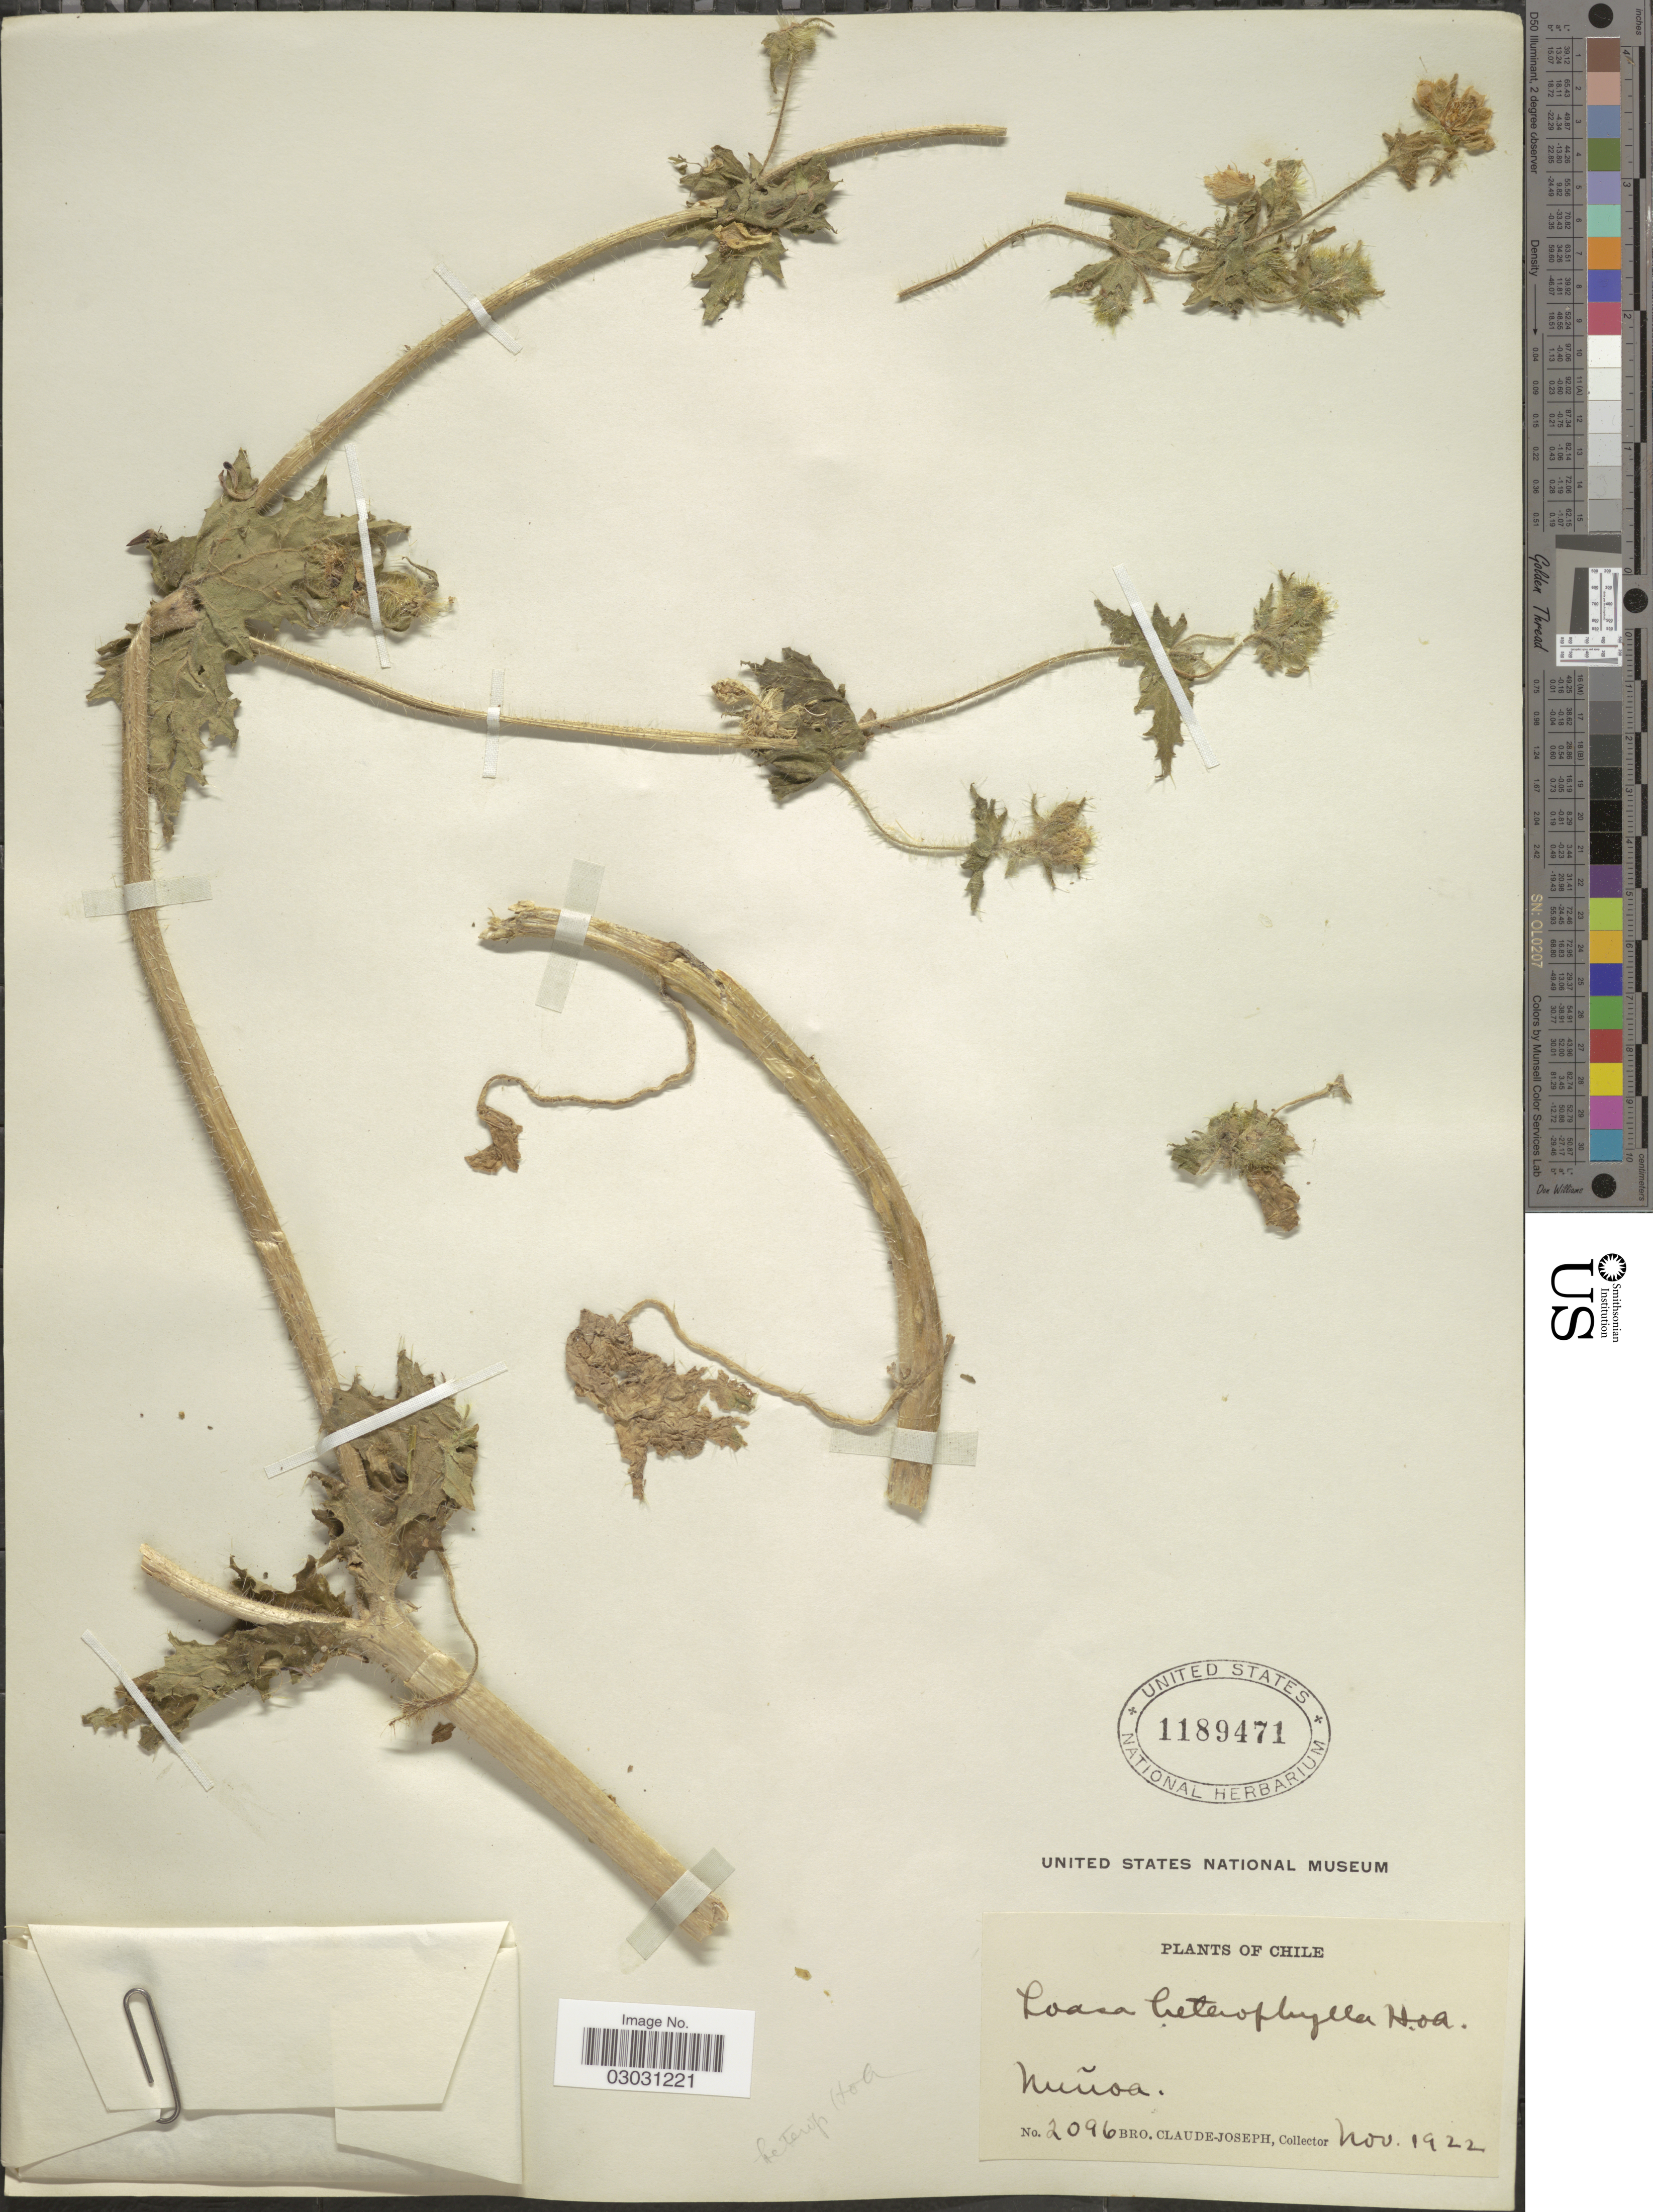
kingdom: Plantae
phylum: Tracheophyta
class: Magnoliopsida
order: Cornales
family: Loasaceae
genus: Loasa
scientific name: Loasa heterophylla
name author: Hook. & Arn.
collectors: Bro. Claude-Joseph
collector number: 2096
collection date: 1922-11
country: Chile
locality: Nuñoa.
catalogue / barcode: US 1189471